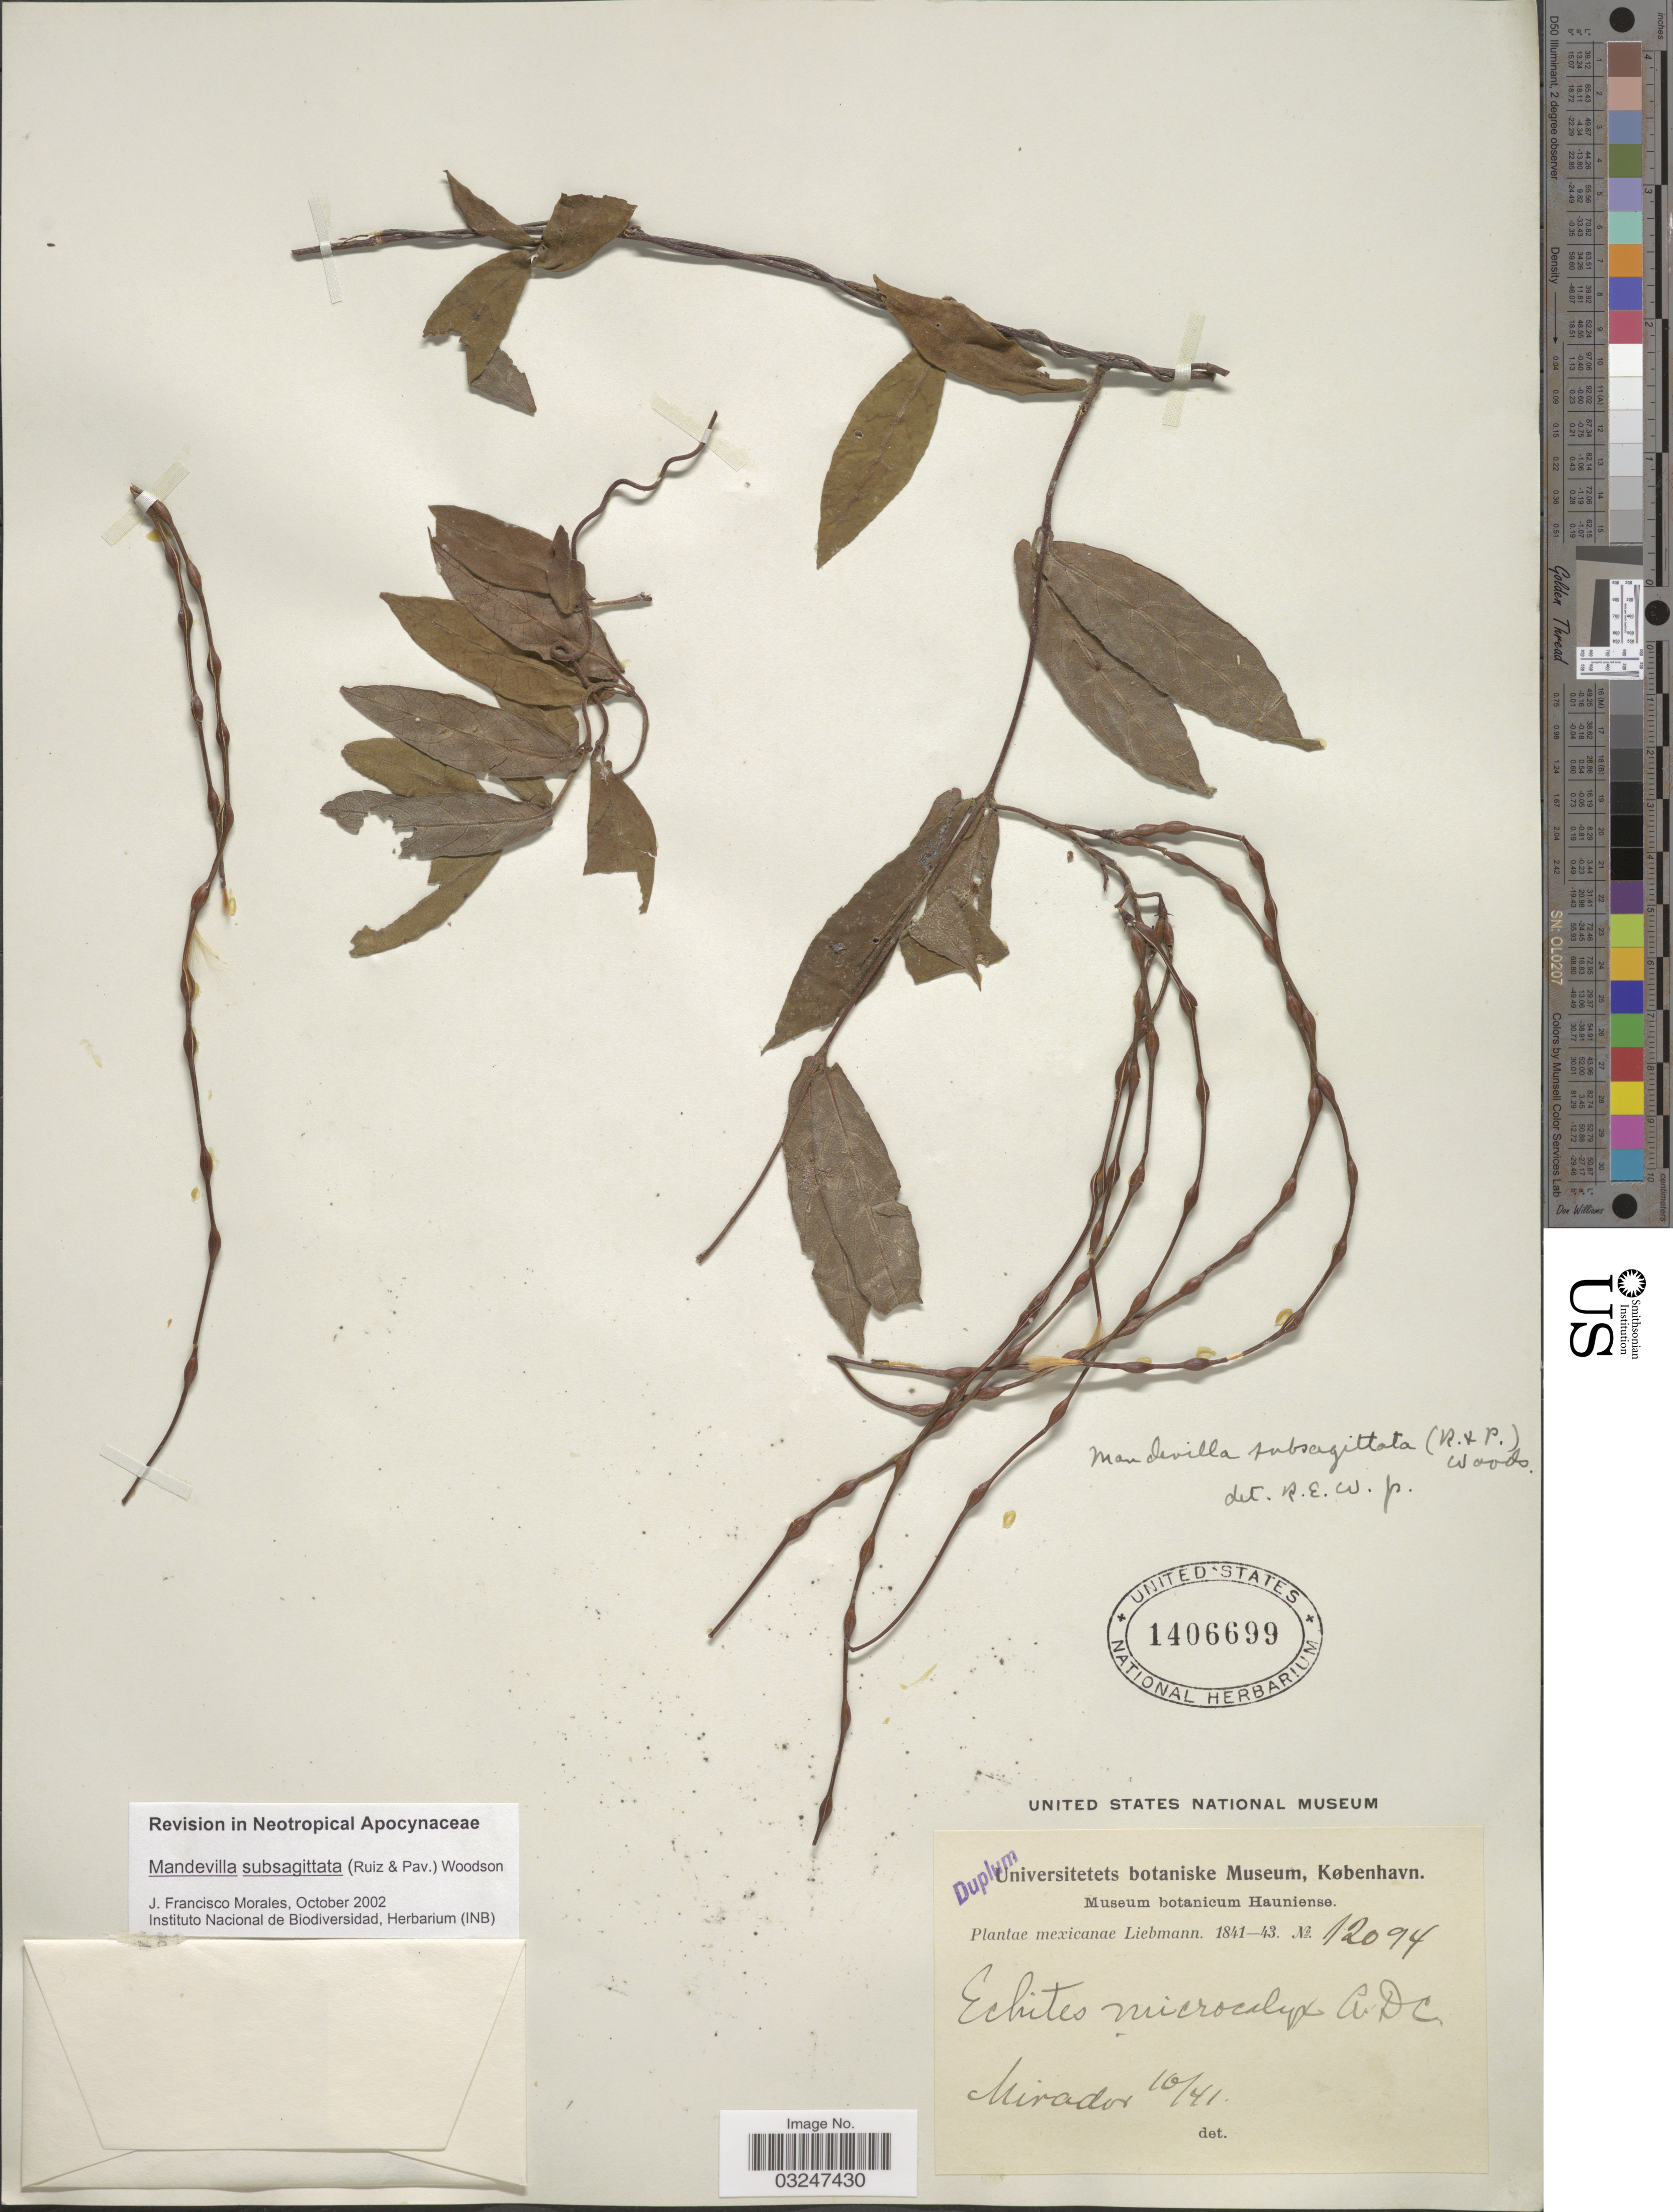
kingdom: Plantae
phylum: Tracheophyta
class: Magnoliopsida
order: Gentianales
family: Apocynaceae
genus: Mandevilla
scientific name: Mandevilla subsagittata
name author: (Ruiz & Pav.) Woodson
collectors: Liebmann, --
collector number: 12094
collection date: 1841-10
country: Mexico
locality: Mirador.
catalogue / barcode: US 1406699